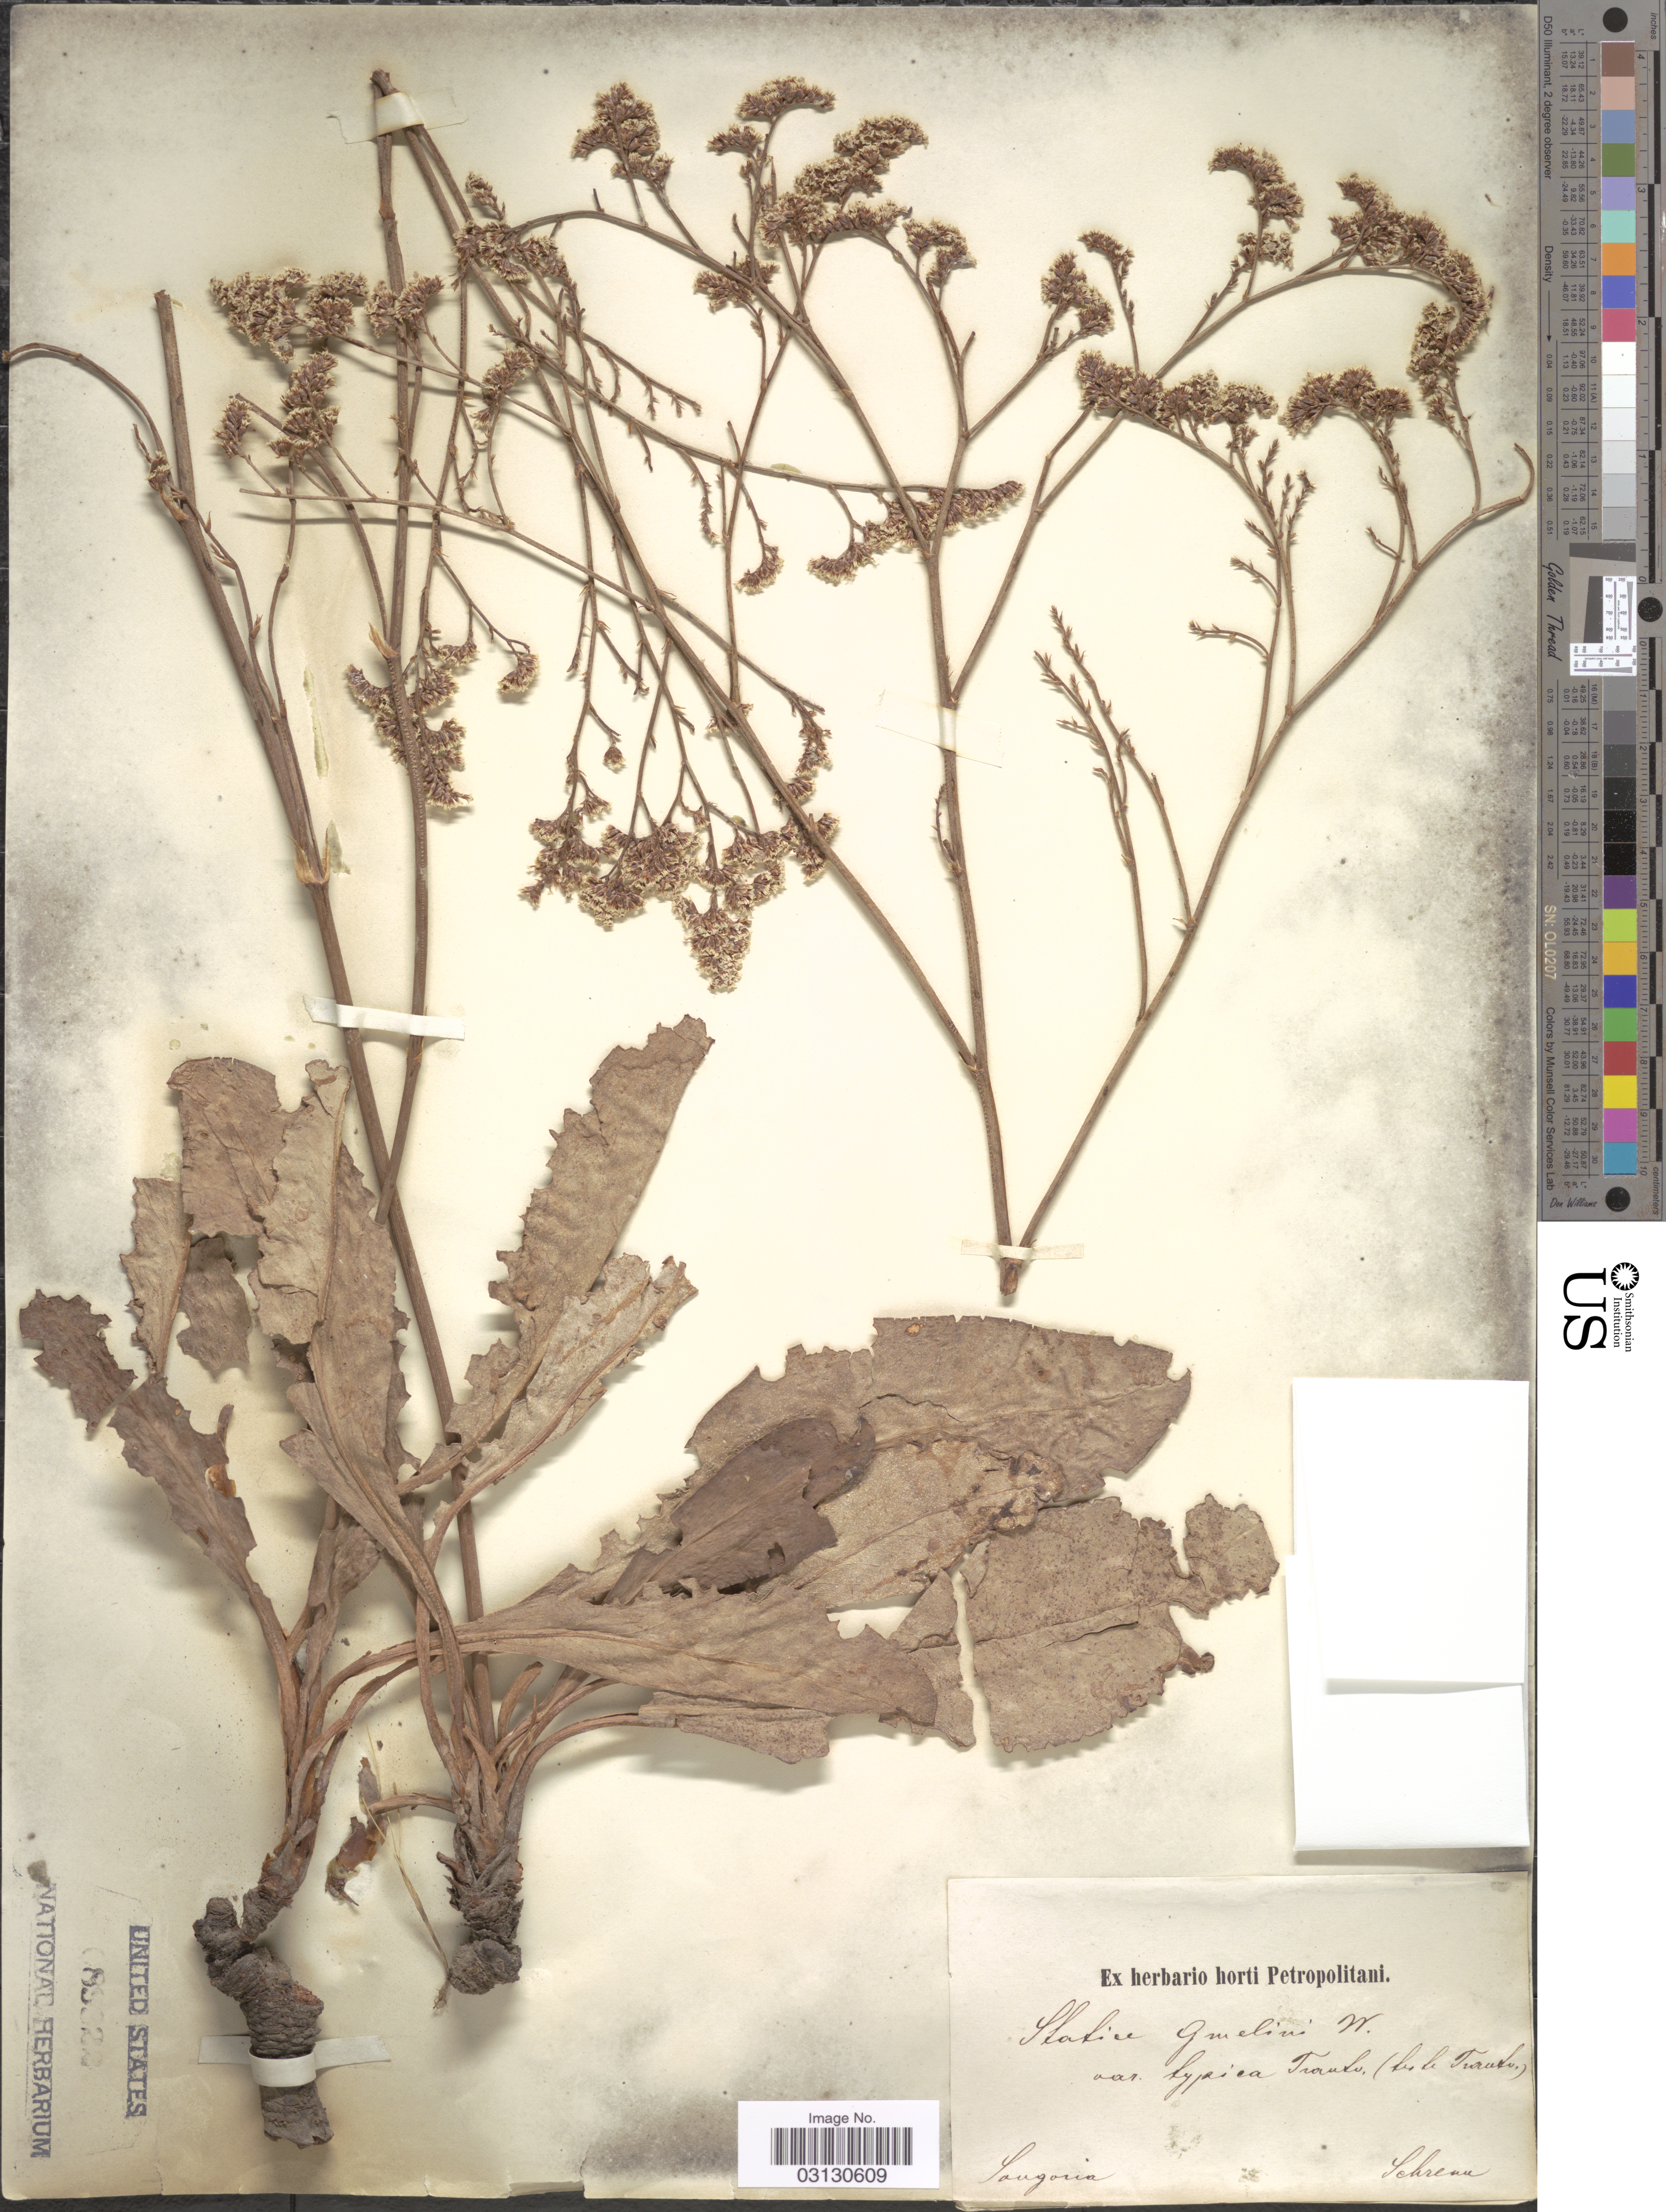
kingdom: Plantae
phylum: Tracheophyta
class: Magnoliopsida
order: Caryophyllales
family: Plumbaginaceae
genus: Limonium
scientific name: Limonium gmelinii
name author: (Willd.) Kuntze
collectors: A.G. Schrenk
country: Kazakhstan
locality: Songoria.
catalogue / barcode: US 89322